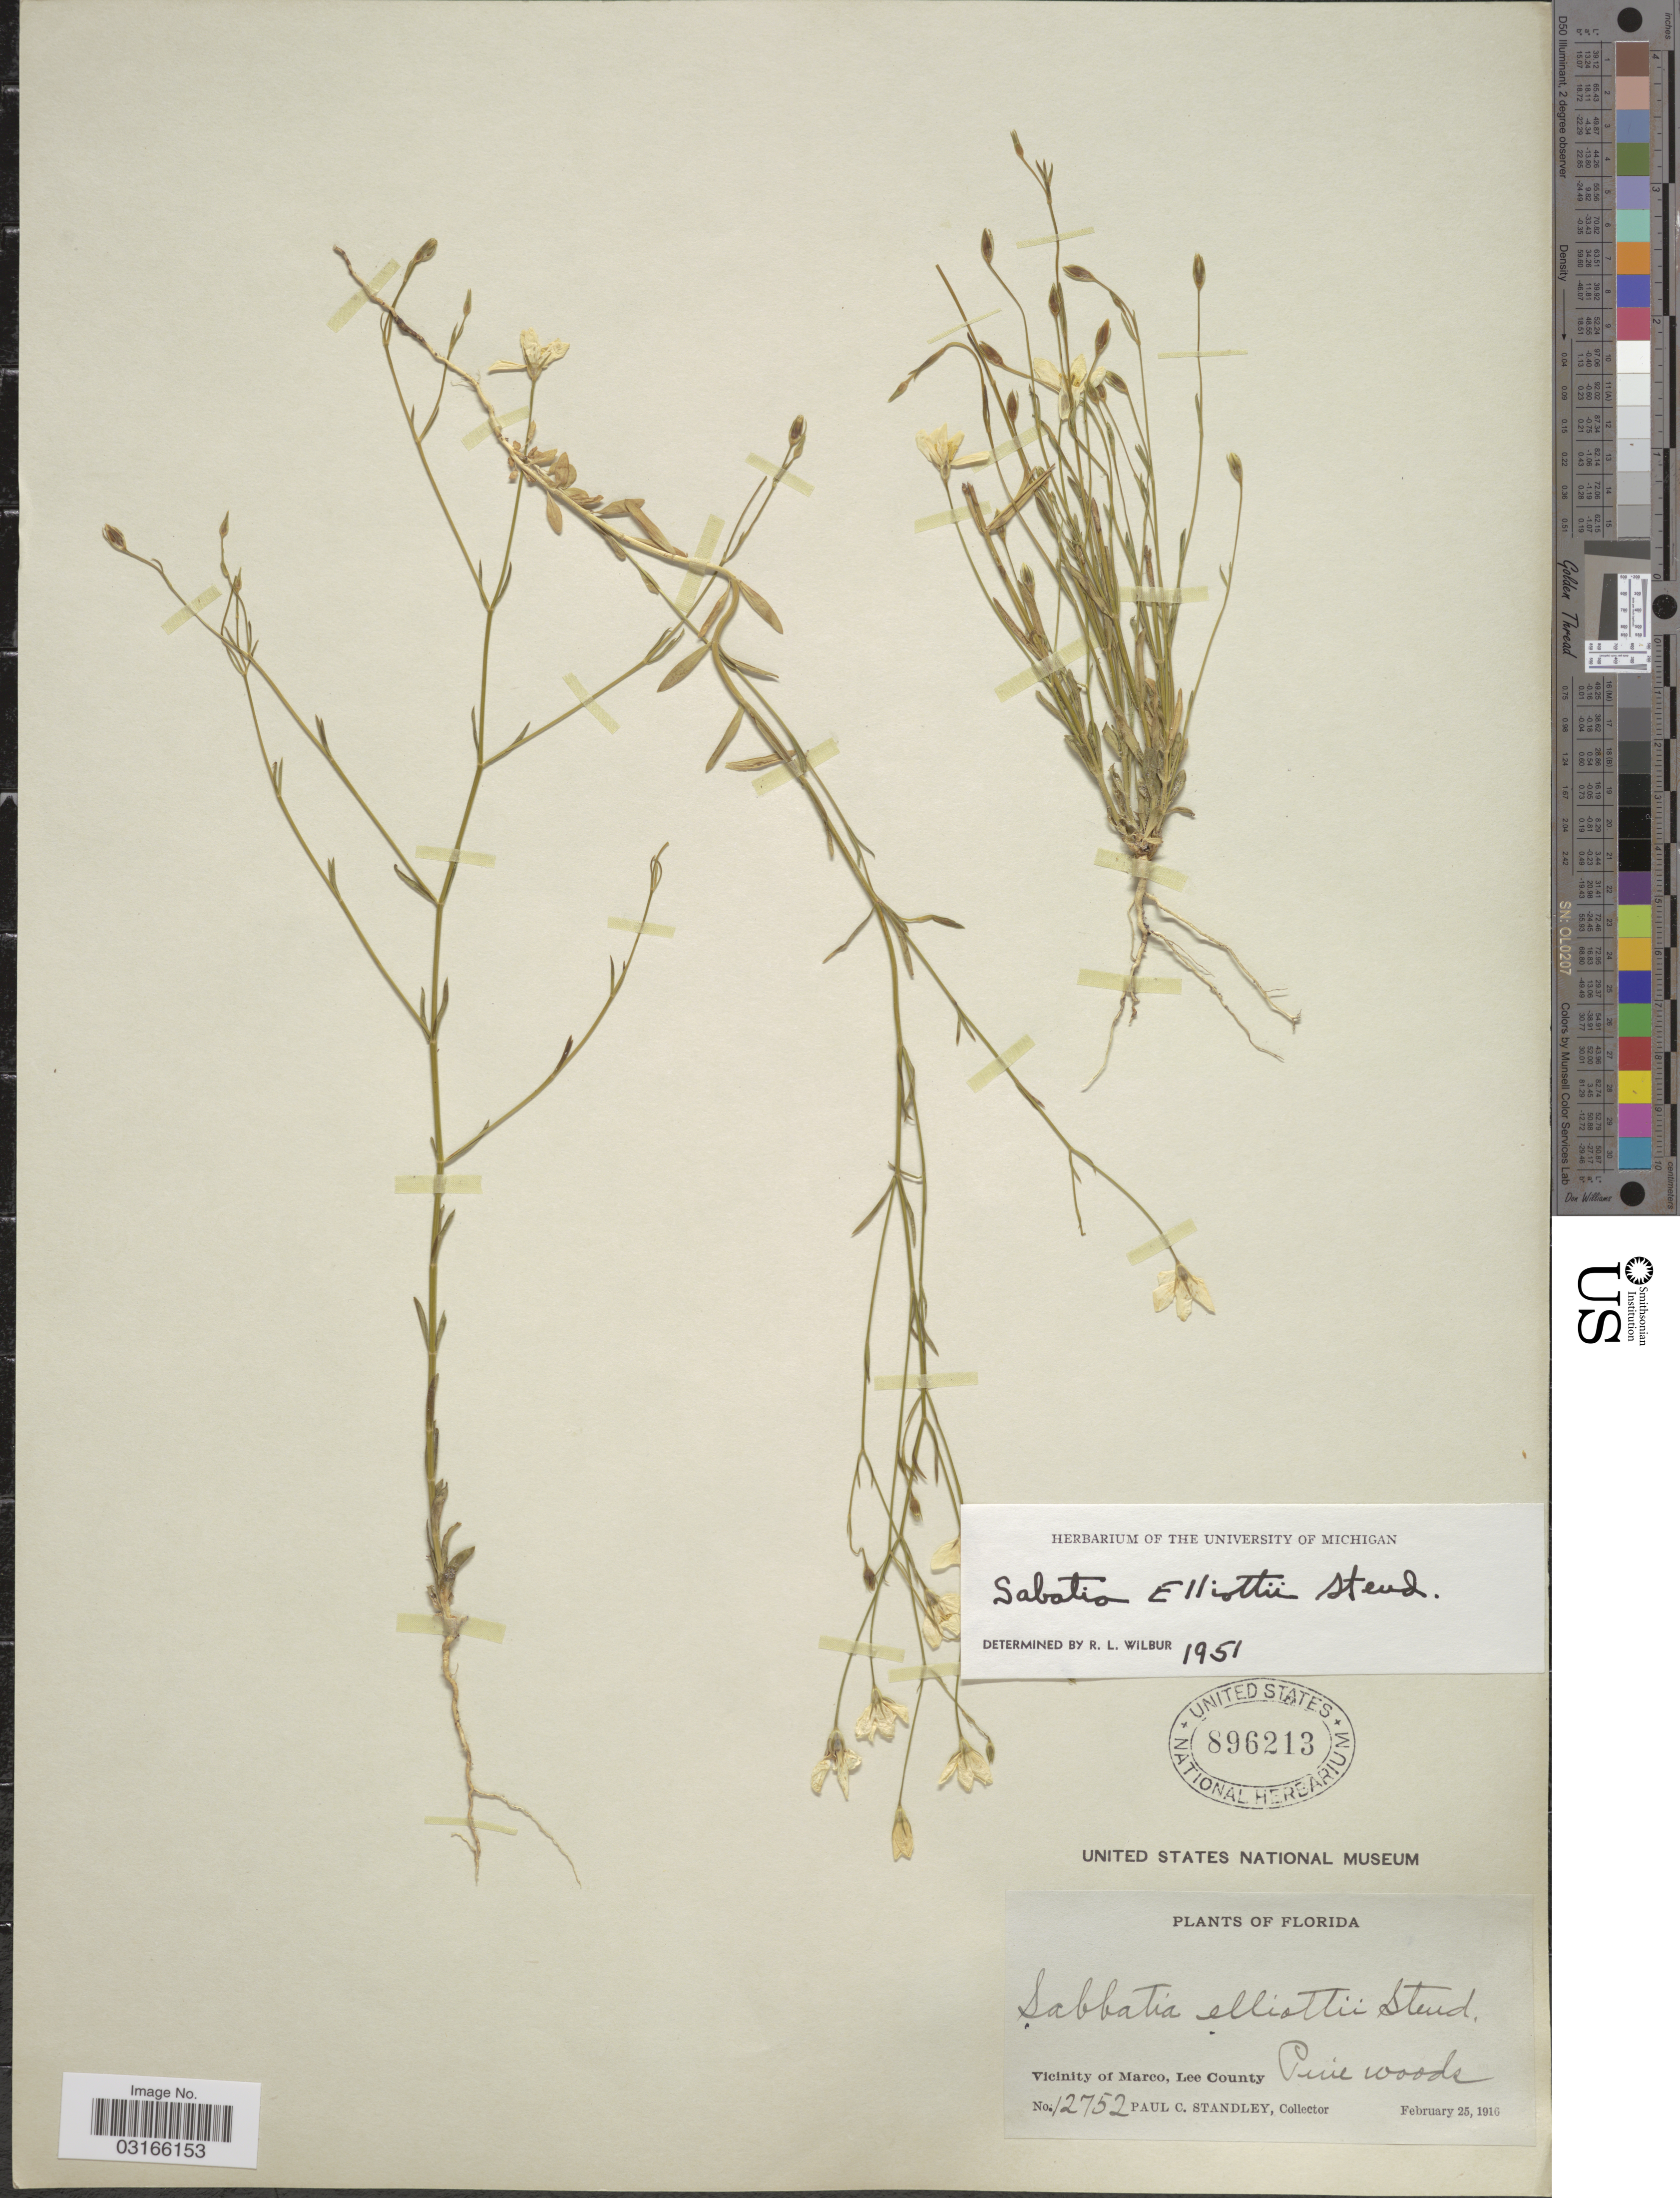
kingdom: Plantae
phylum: Tracheophyta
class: Magnoliopsida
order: Gentianales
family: Gentianaceae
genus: Sabatia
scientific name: Sabatia brevifolia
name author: Raf.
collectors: P. C. Standley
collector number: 12752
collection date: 1916-02-25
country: United States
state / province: Florida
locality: Vicinity of Marco, Lee County.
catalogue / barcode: US 896213